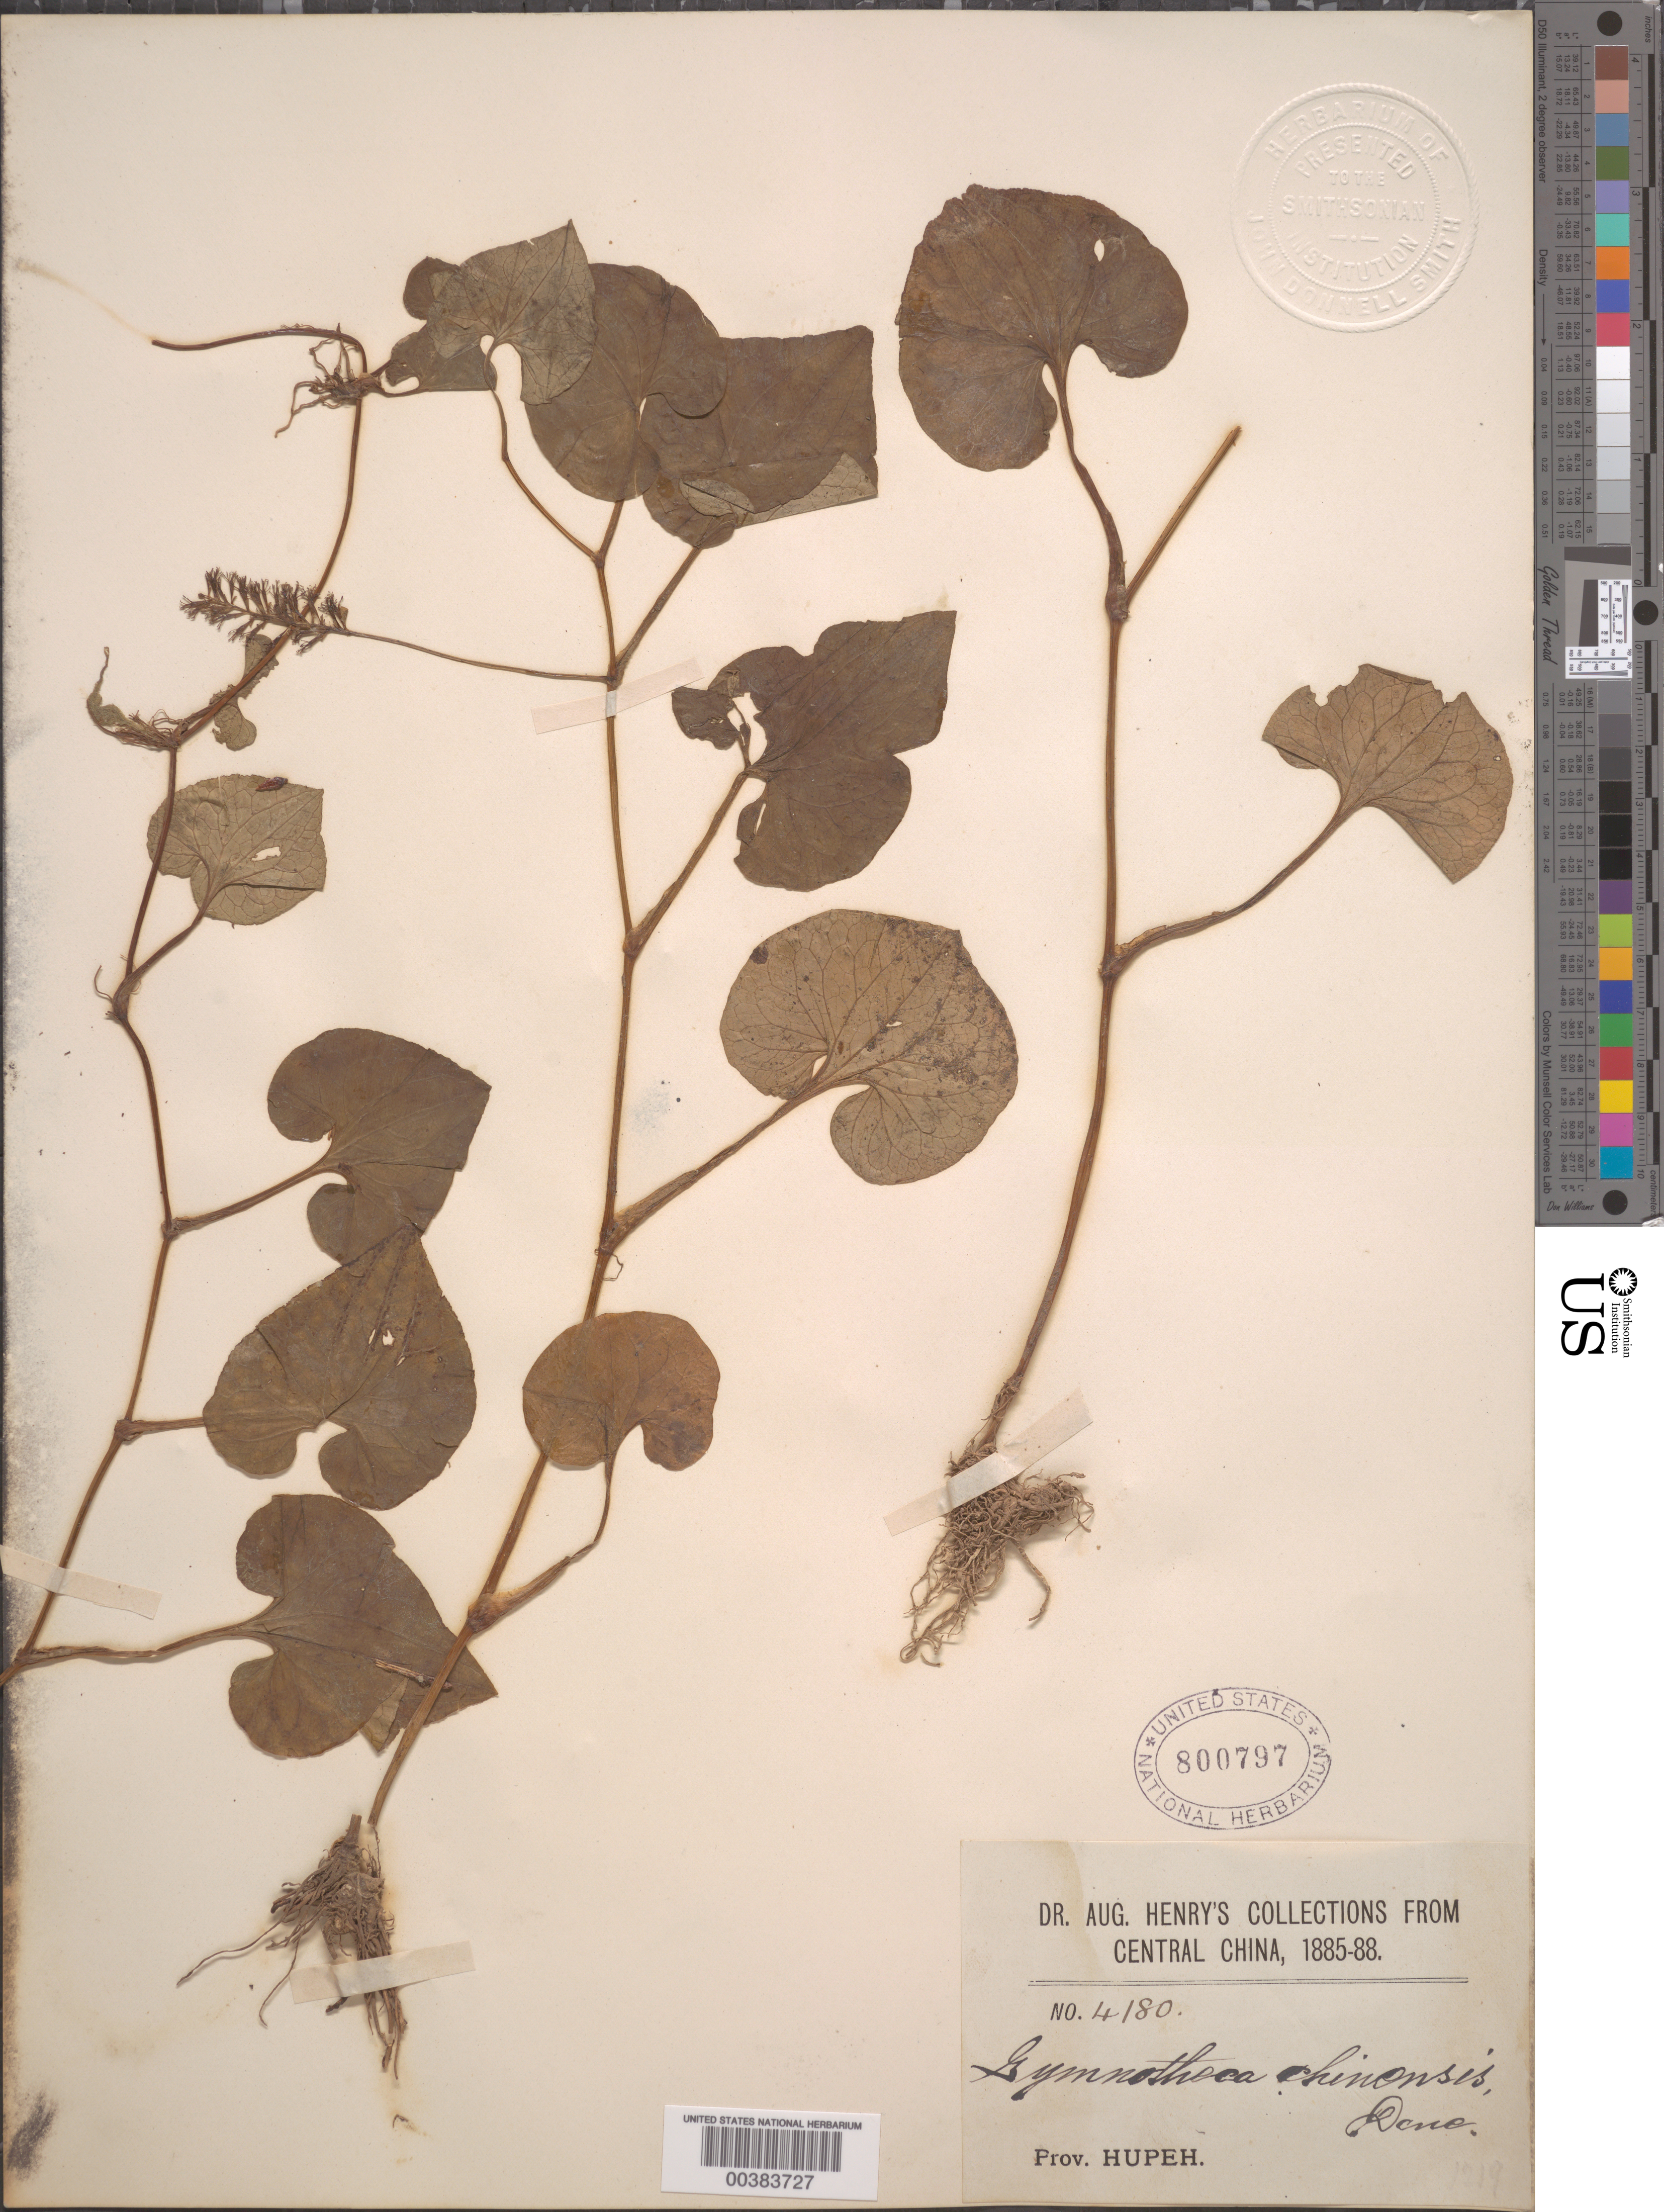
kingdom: Plantae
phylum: Tracheophyta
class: Magnoliopsida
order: Piperales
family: Saururaceae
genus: Gymnotheca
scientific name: Gymnotheca chinensis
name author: Decne.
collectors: A. Henry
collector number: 4180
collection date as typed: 1885 to -- -- 1888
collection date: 1885/1888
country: China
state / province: Hubei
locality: Prov. Hupeh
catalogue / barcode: US 800797